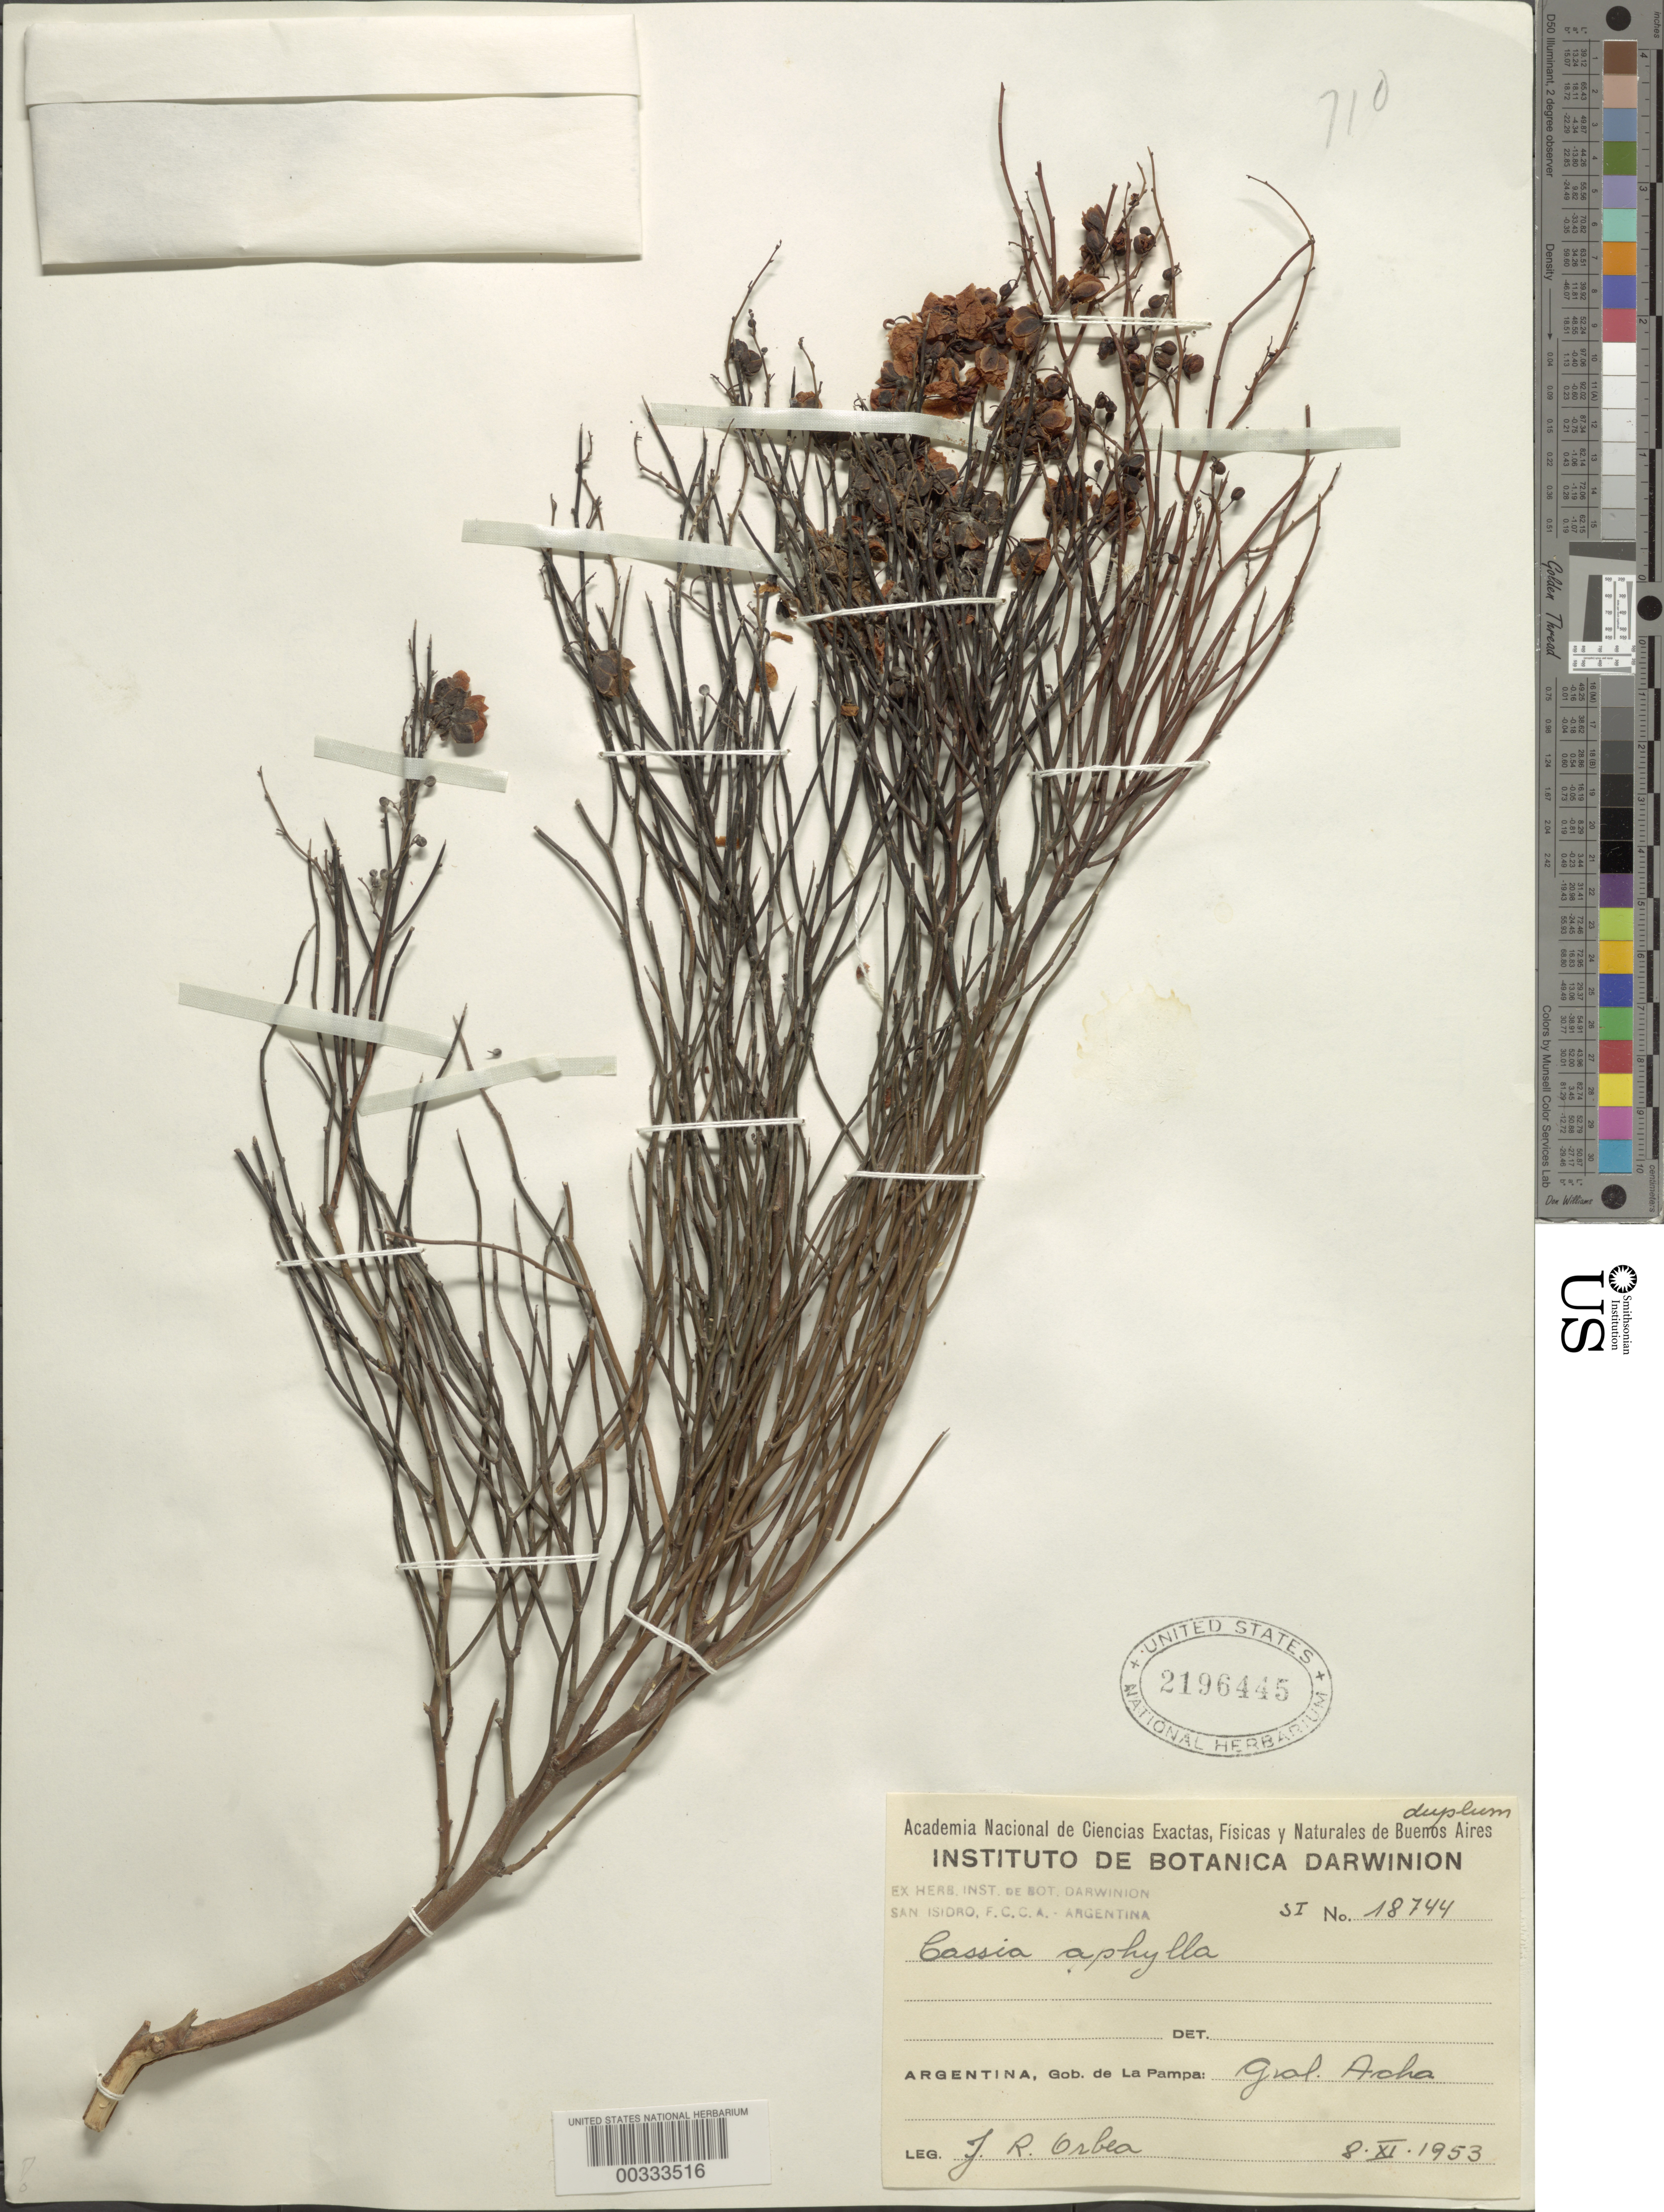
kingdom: Plantae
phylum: Tracheophyta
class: Magnoliopsida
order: Fabales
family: Fabaceae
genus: Senna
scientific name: Senna aphylla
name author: (Cav.) H.S. Irwin & Barneby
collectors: J. Orbea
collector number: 18744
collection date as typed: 08 Nov 1953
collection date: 1953-11-08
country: Argentina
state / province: La Pampa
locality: Gobernacion Acha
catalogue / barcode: US 2196445